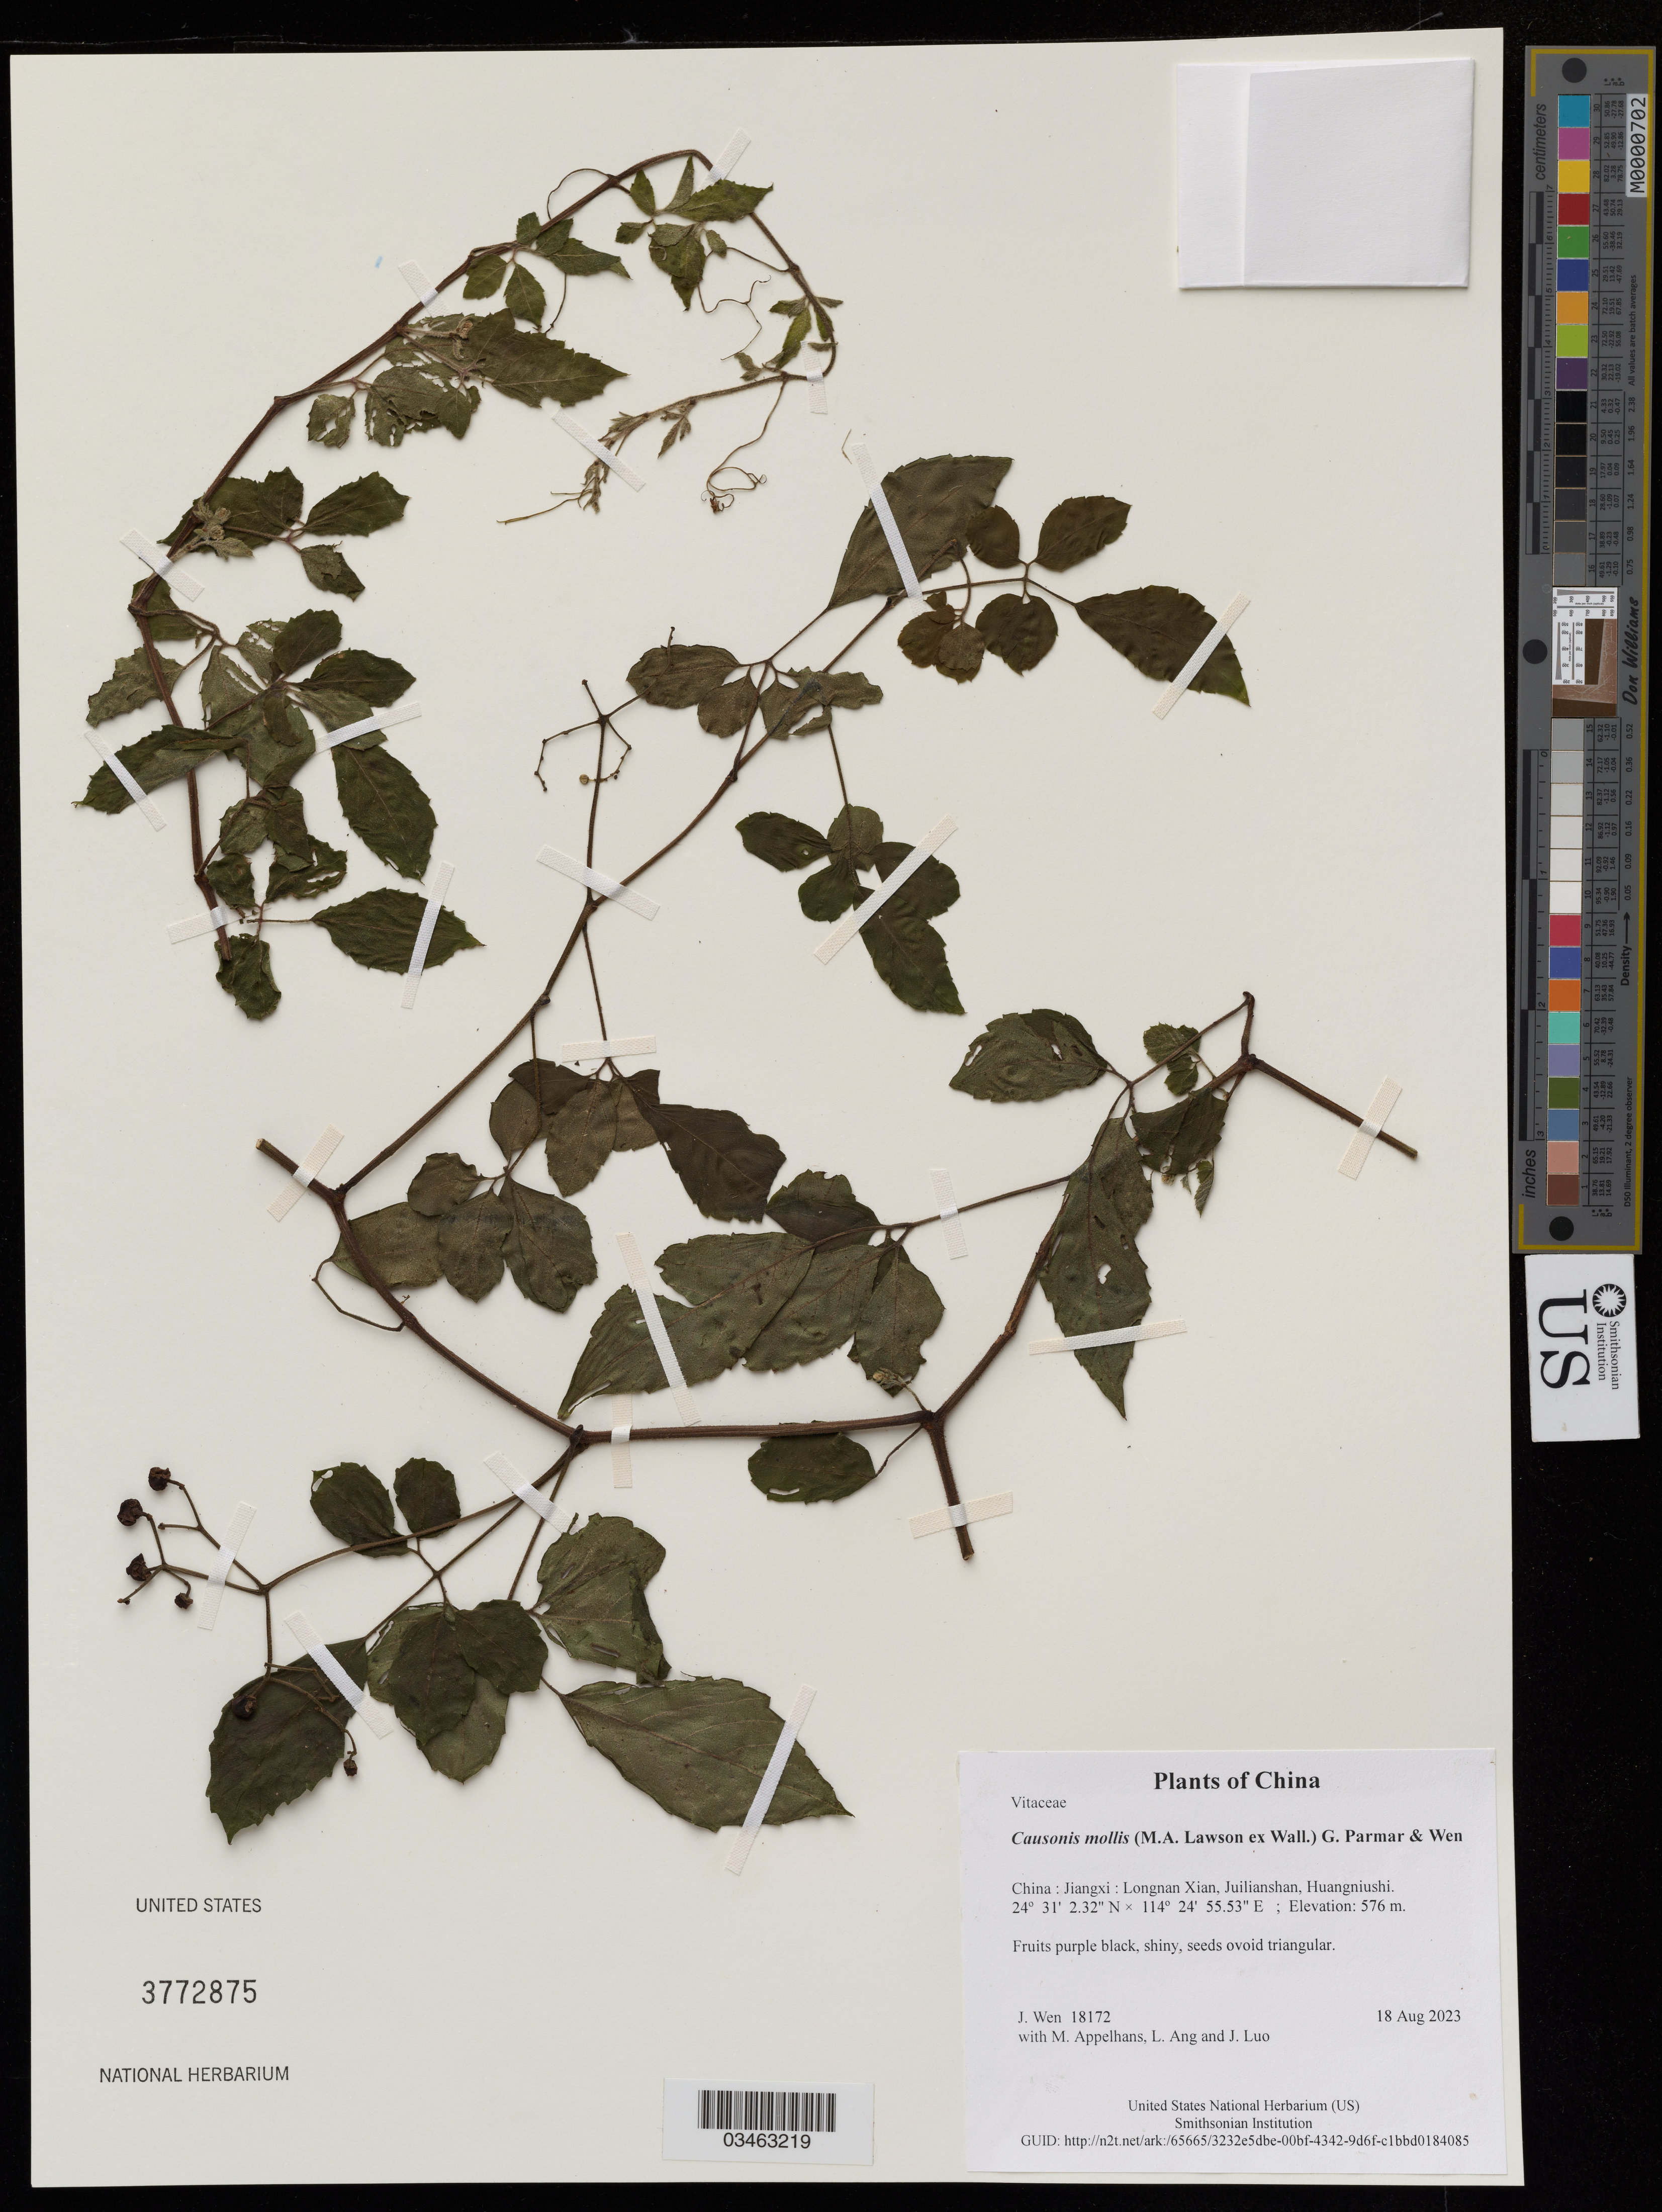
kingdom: Plantae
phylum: Tracheophyta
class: Magnoliopsida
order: Vitales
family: Vitaceae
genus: Causonis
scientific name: Causonis mollis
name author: (M.A. Lawson ex Wall.) Parmar & J. Wen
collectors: J. Wen, M. Appelhans, L. Ang & J. Luo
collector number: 18172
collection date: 2023-08-18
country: China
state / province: Jiangxi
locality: Longnan Xian, Juilianshan, Huangniushi.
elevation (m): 576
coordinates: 24.517312 N, 114.415424 E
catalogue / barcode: US 3772875